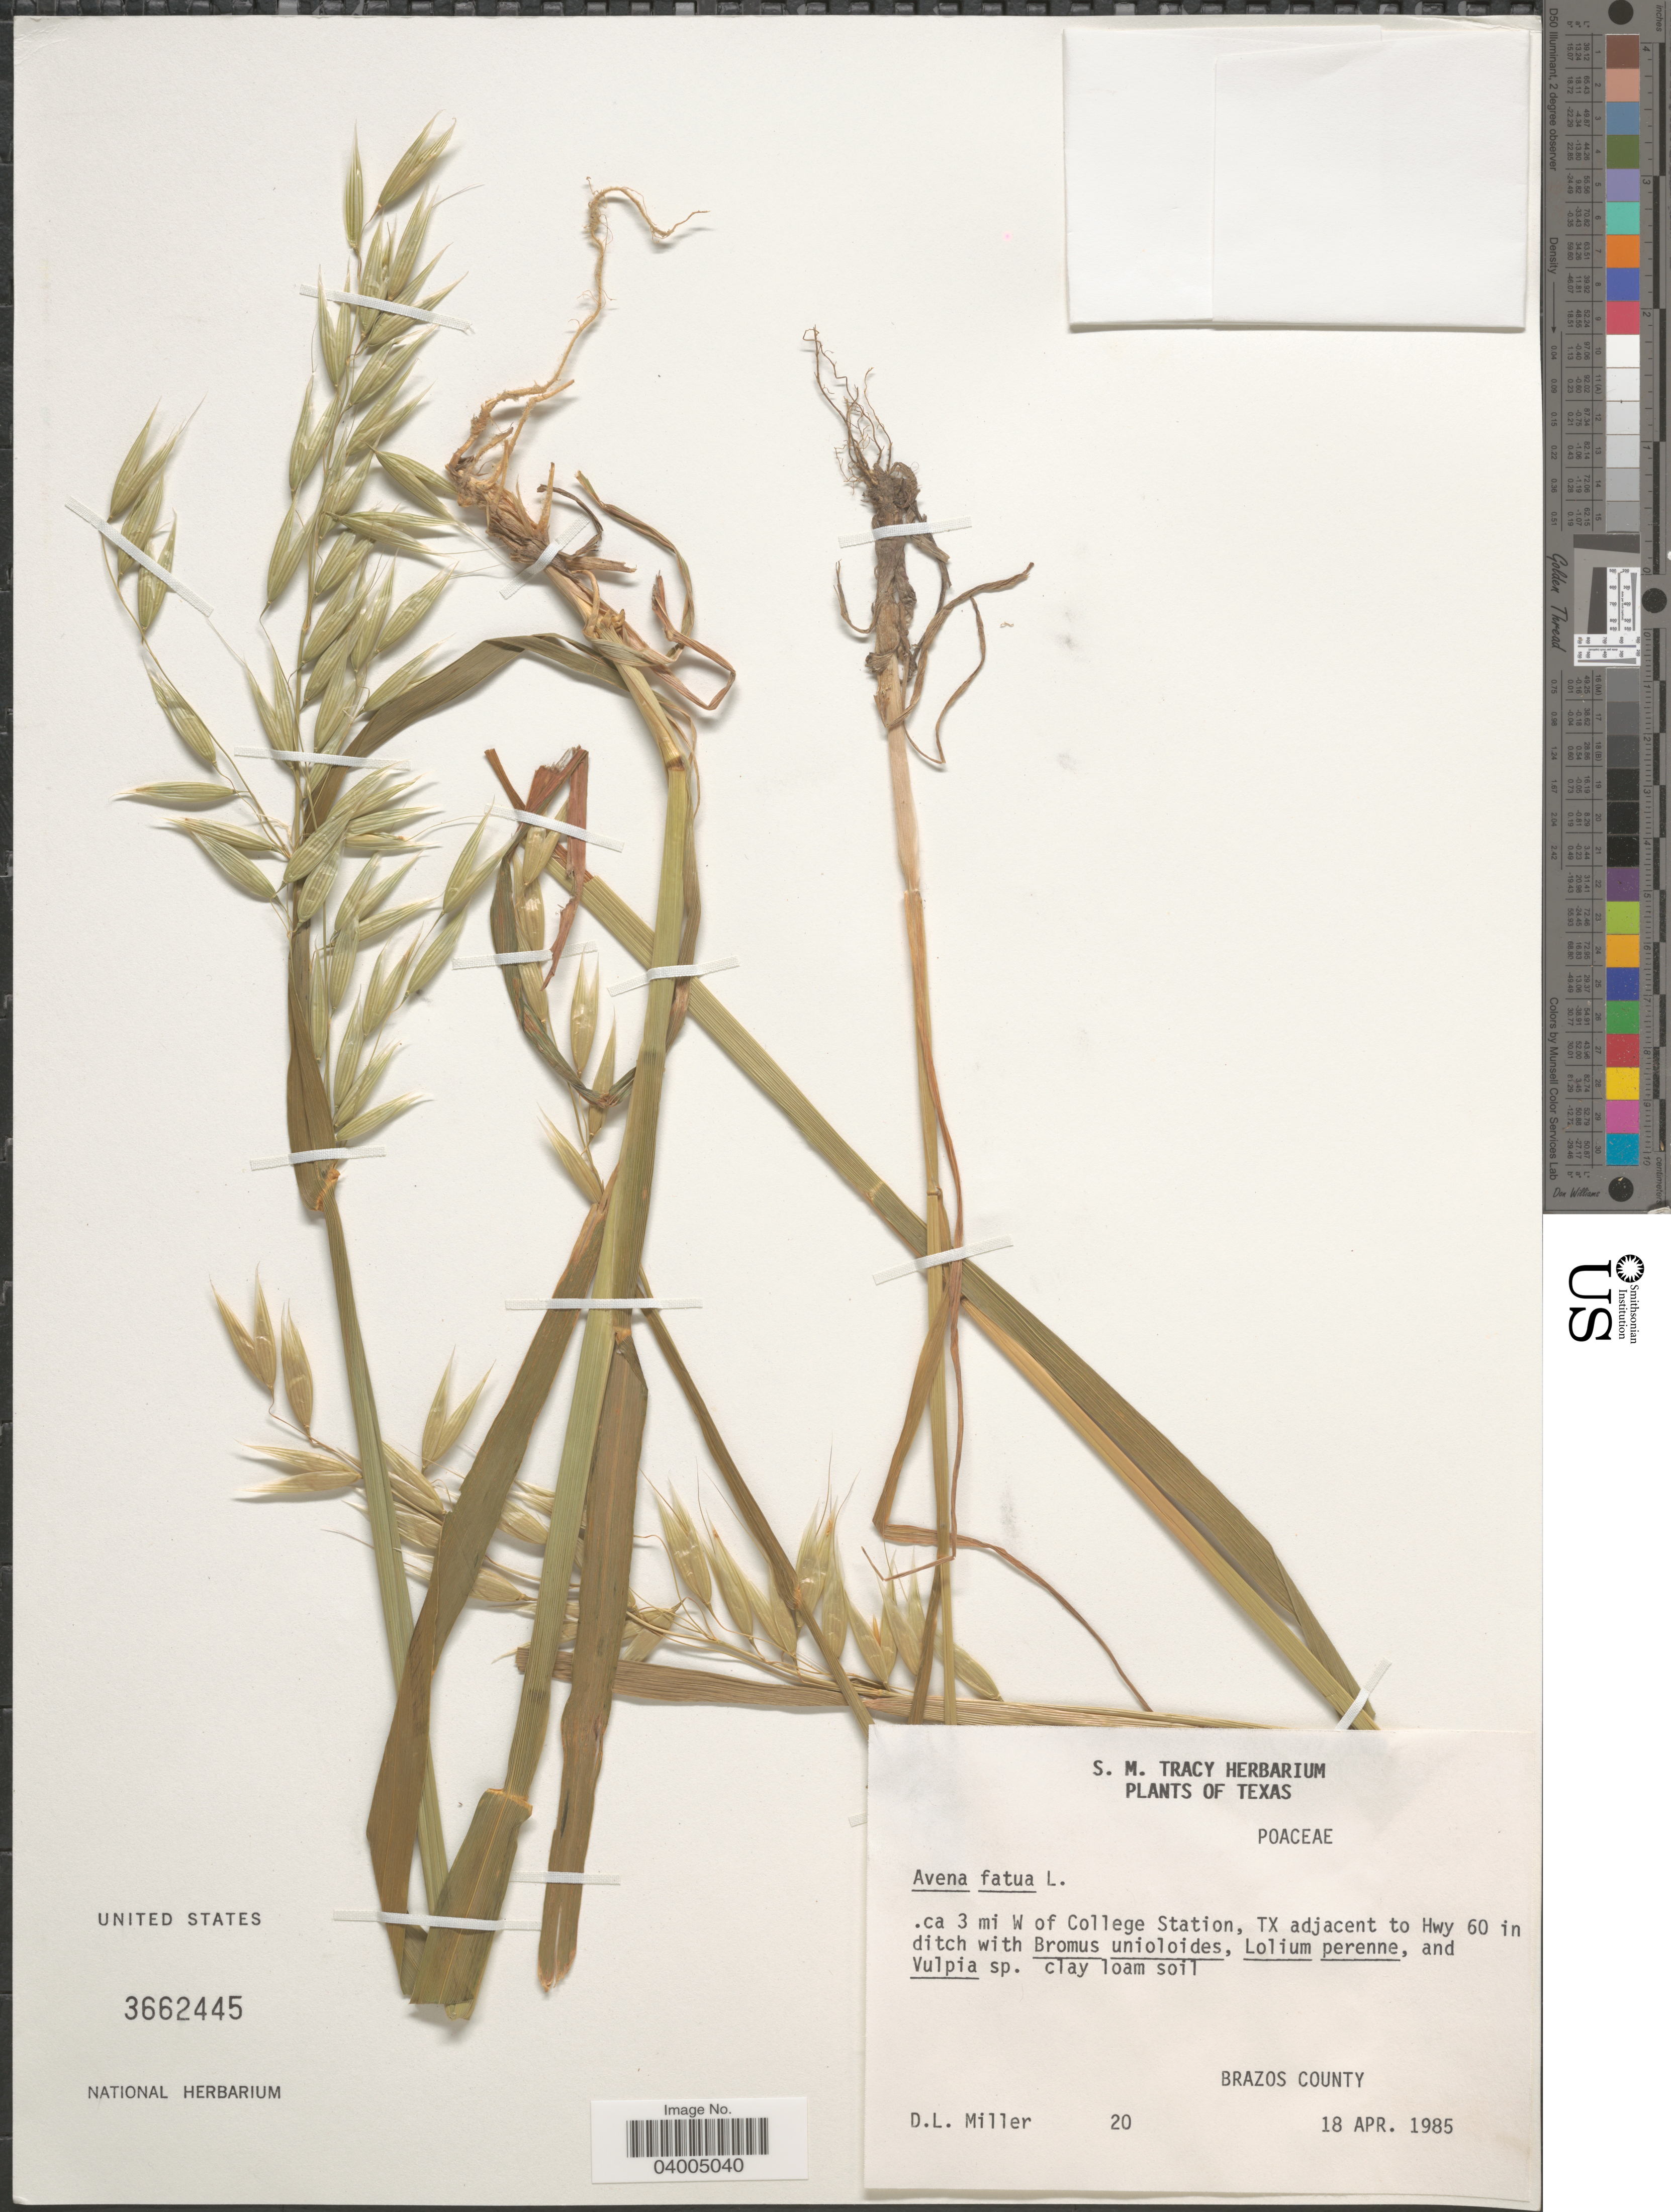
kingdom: Plantae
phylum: Tracheophyta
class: Liliopsida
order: Poales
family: Poaceae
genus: Avena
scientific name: Avena fatua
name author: L.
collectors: D. Miller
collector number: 20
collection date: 1985-04-18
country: United States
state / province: Texas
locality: .ca 3 mi W of College Station, TX adjacent to Hwy 60 in ditch. Brazos County.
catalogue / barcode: US 3662445